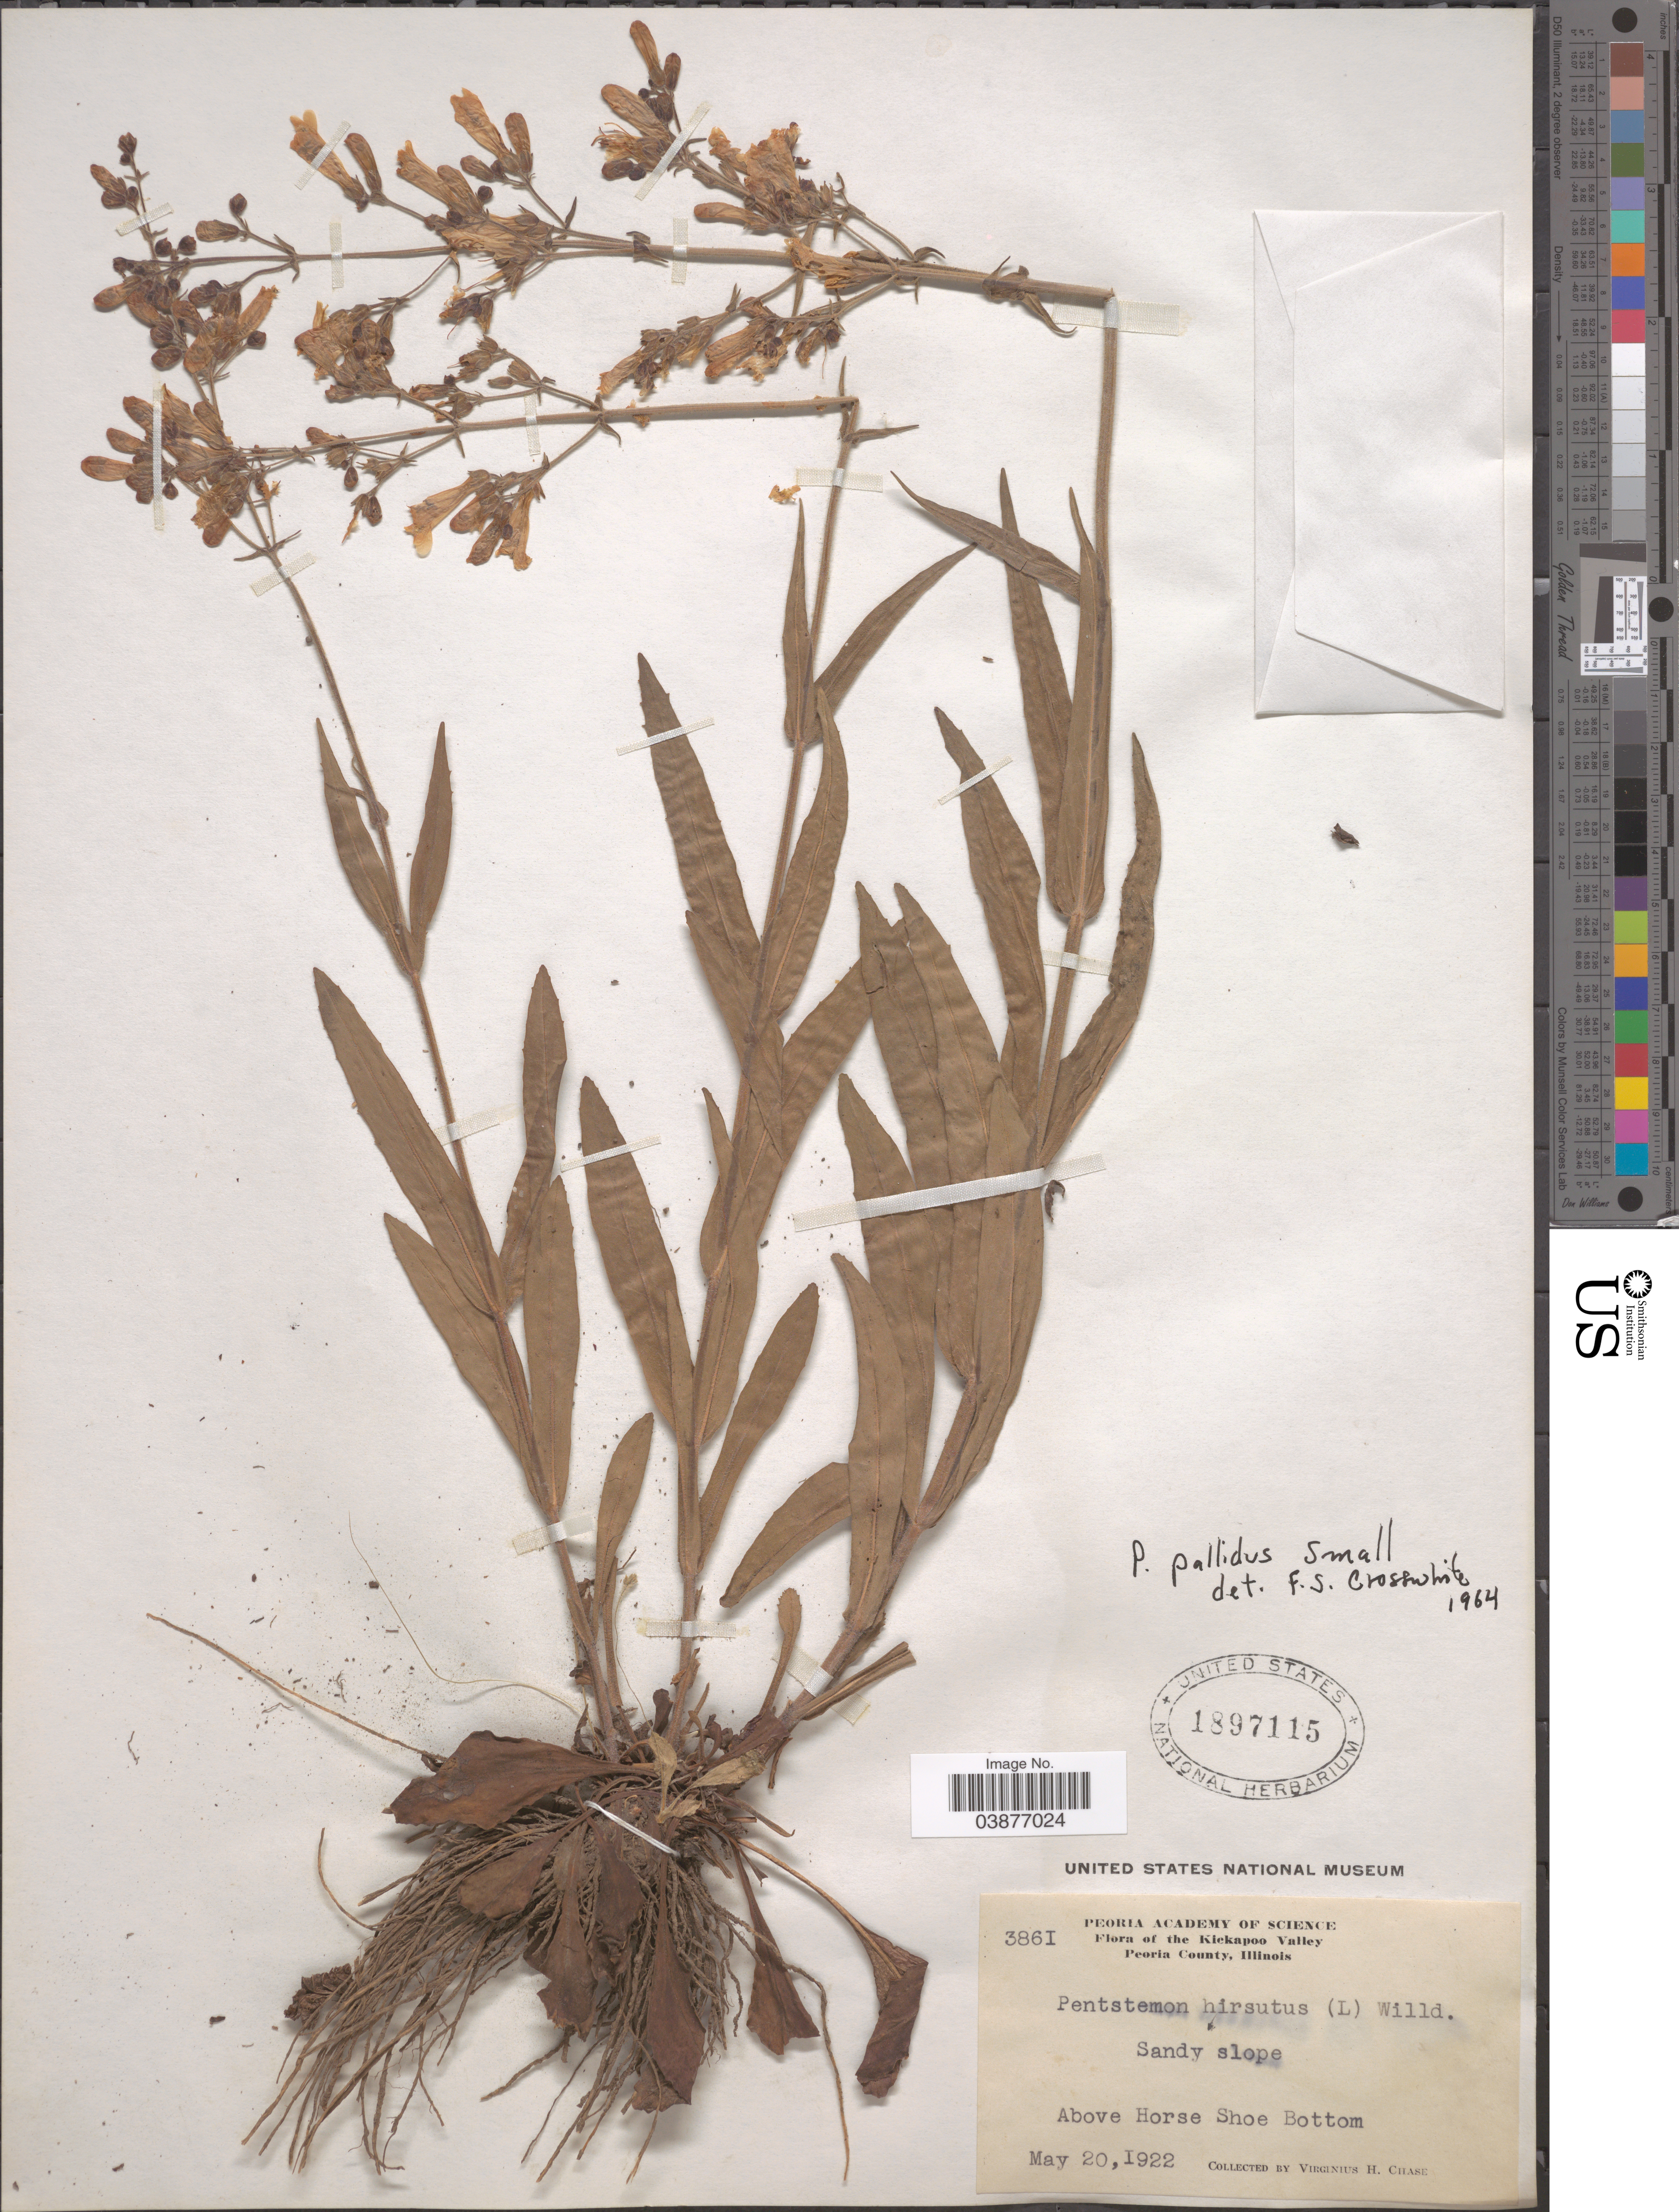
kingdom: Plantae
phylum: Tracheophyta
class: Magnoliopsida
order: Lamiales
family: Plantaginaceae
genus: Penstemon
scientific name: Penstemon pallidus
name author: Small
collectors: V. H. Chase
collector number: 3861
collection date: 1922-05-20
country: United States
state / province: Illinois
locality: Kickapoo Valley. Peoria County. Above Horse Shoe Bottom.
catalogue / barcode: US 1897115